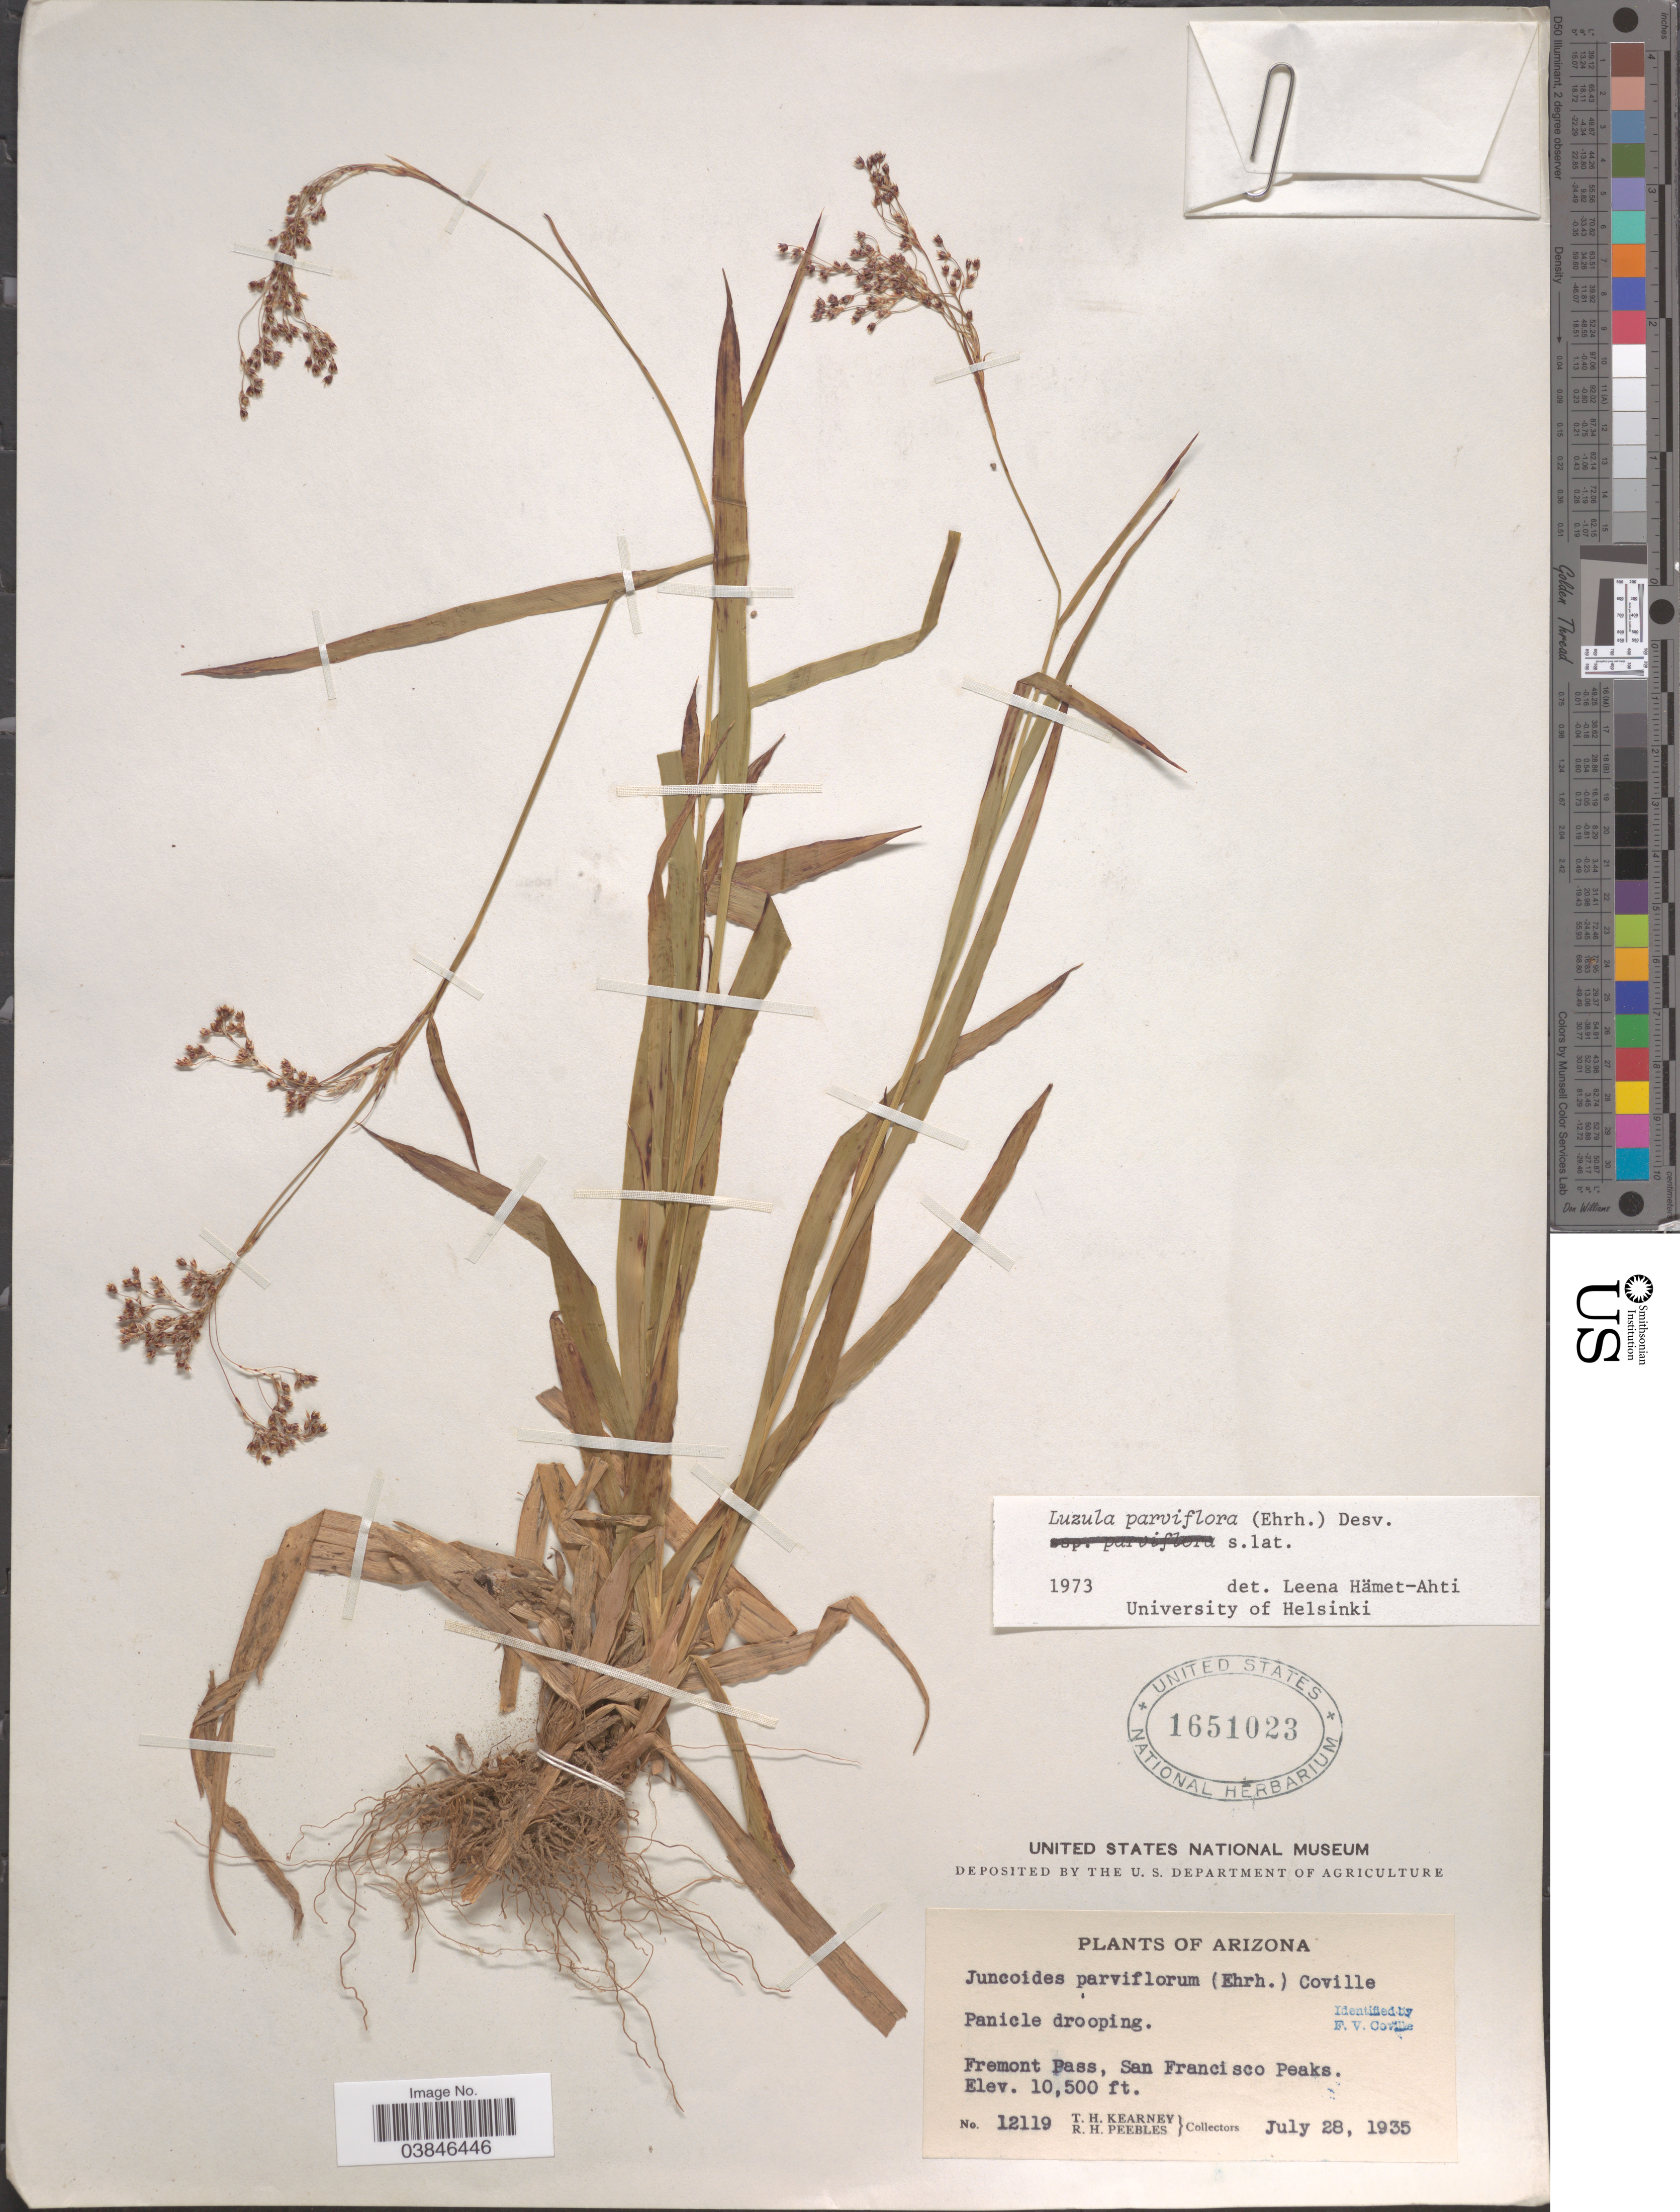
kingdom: Plantae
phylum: Tracheophyta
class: Liliopsida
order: Poales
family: Juncaceae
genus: Luzula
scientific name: Luzula parviflora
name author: (Ehrh.) Desv.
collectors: T. H. Kearney & R. H. Peebles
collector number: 12119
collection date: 1935-07-28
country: United States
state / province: Arizona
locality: Fremont Pass, San Francisco Peaks.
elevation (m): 3200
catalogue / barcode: US 1651023